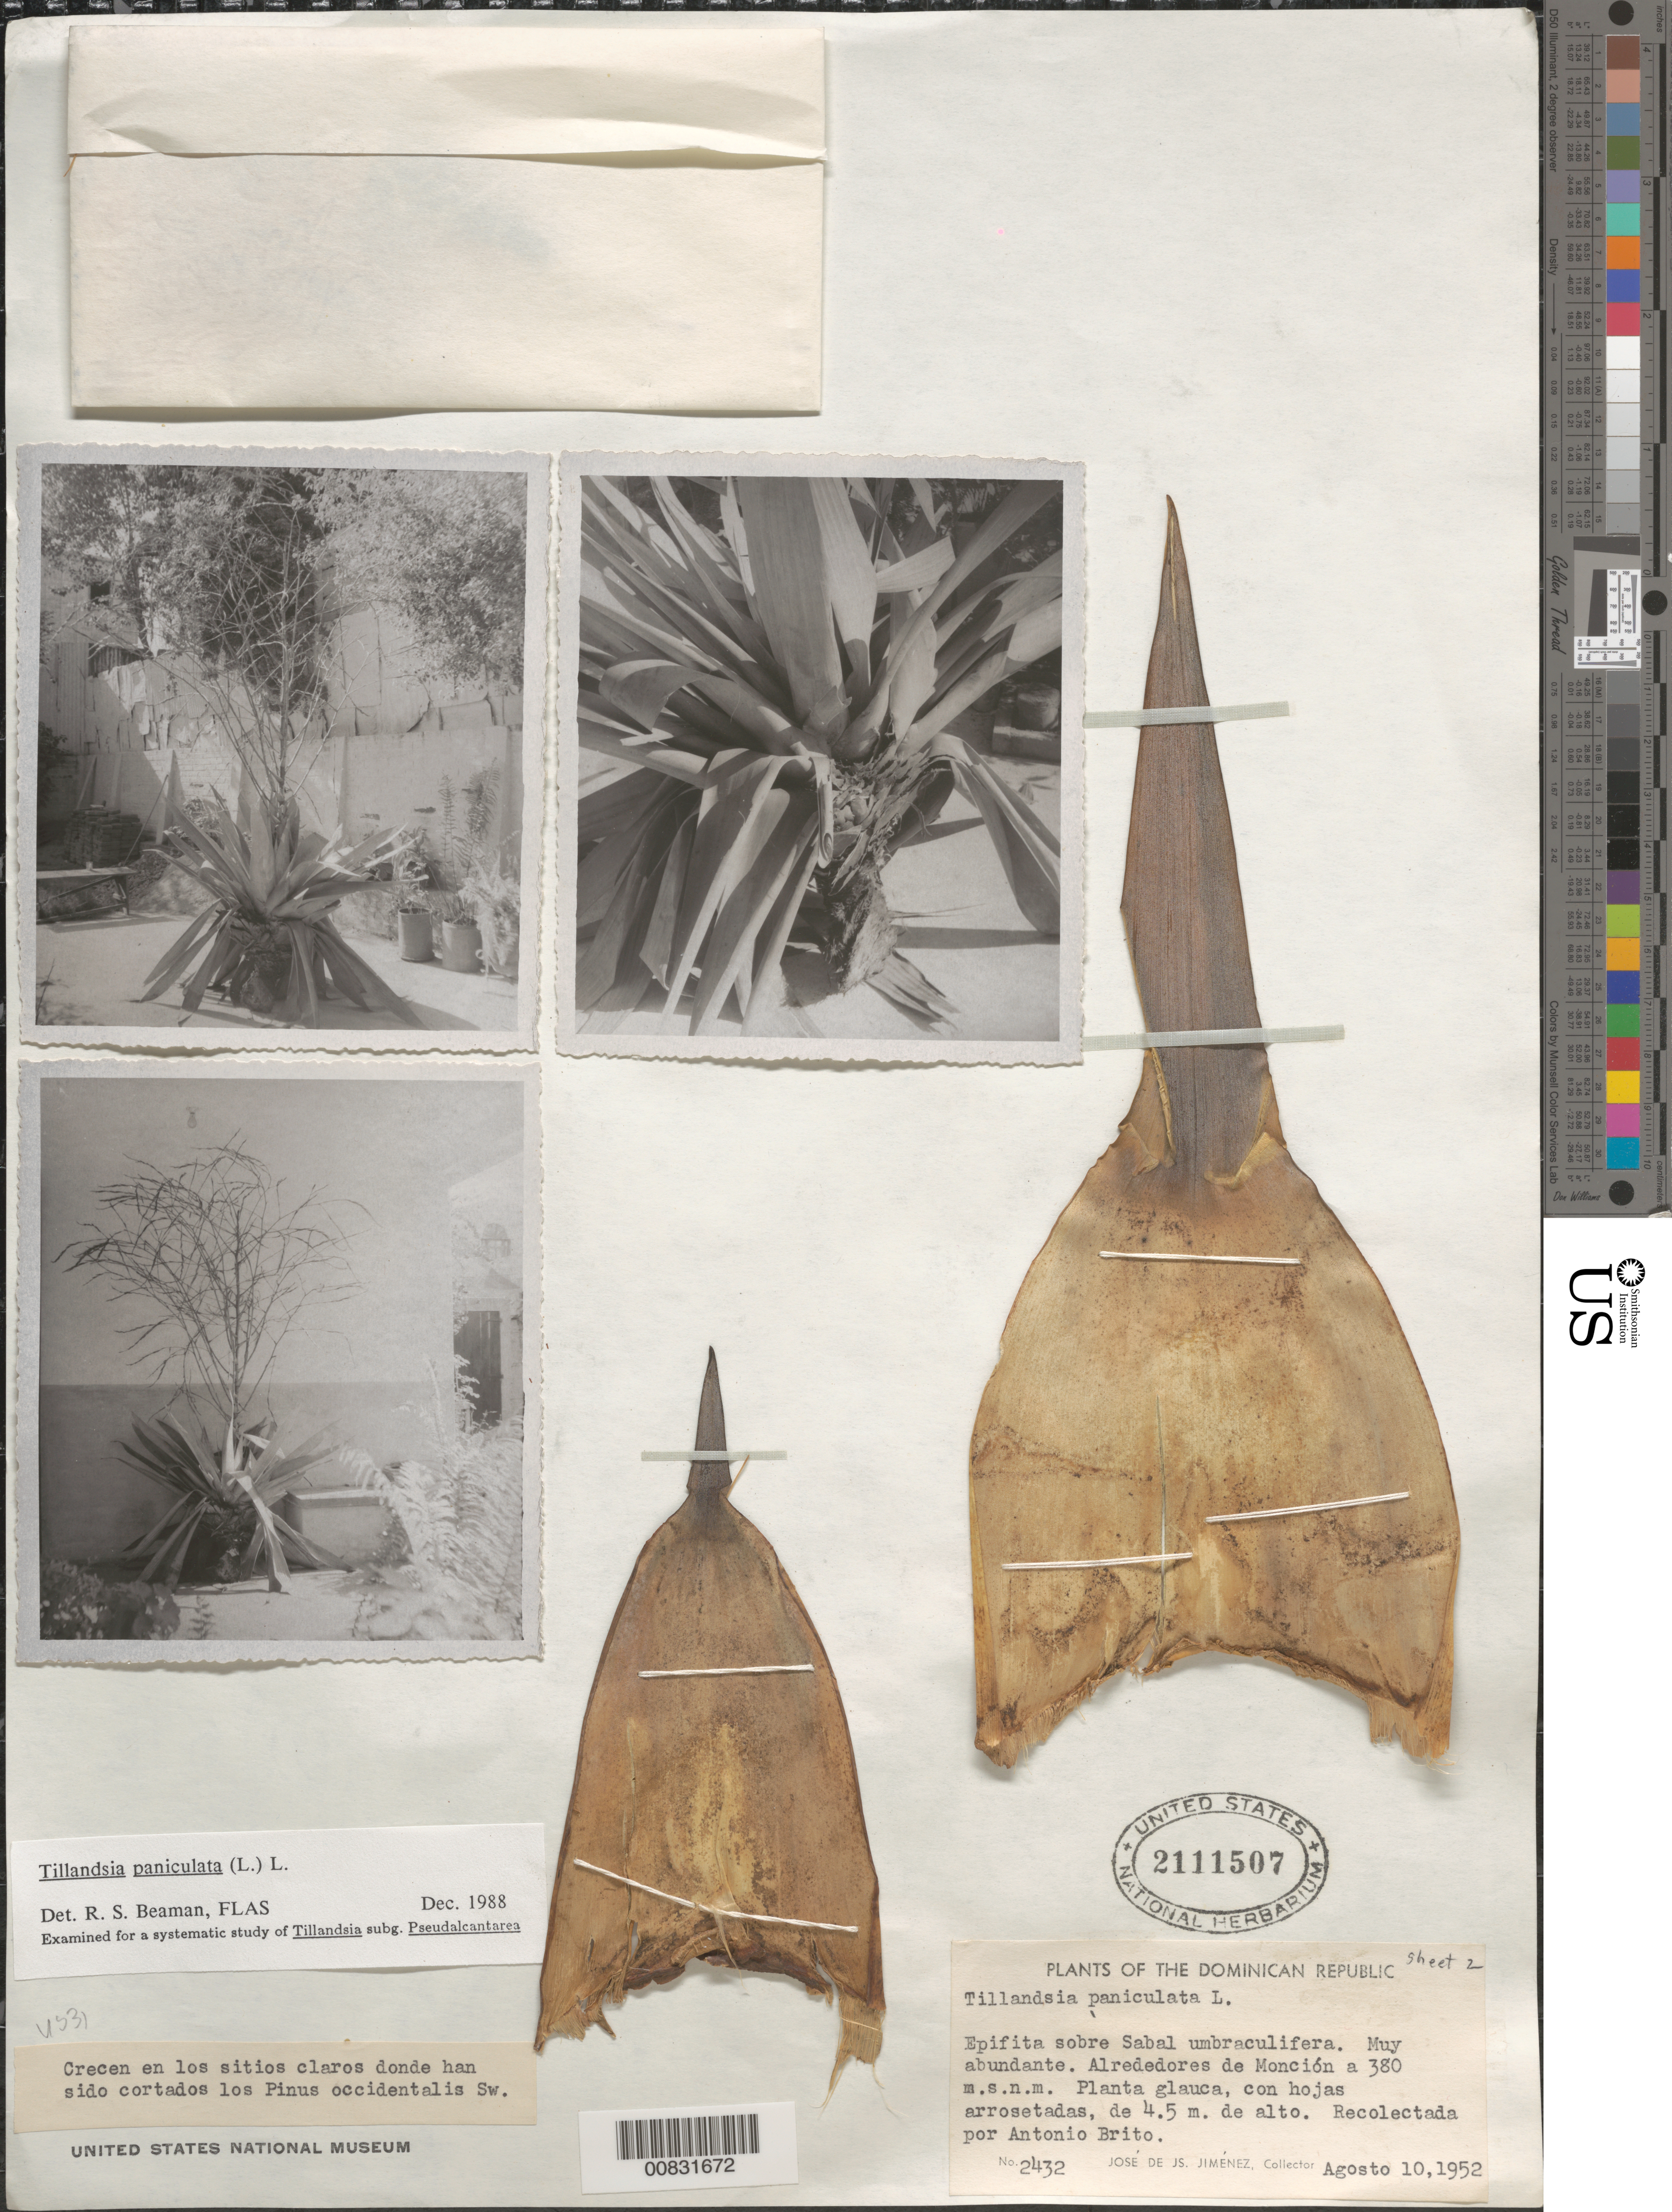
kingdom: Plantae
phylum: Tracheophyta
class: Liliopsida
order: Poales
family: Bromeliaceae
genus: Tillandsia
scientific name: Tillandsia paniculata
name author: (L.) L.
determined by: Beaman, R. S.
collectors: J. J. Jiménez & A. Brito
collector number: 2432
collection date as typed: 10 Aug 1952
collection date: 1952-08-10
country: Dominican Republic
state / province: Monte Cristi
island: Hispaniola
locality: Alrededores de Monción.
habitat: Sobre Sabal umbraculifera.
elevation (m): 380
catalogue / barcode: US 2111507